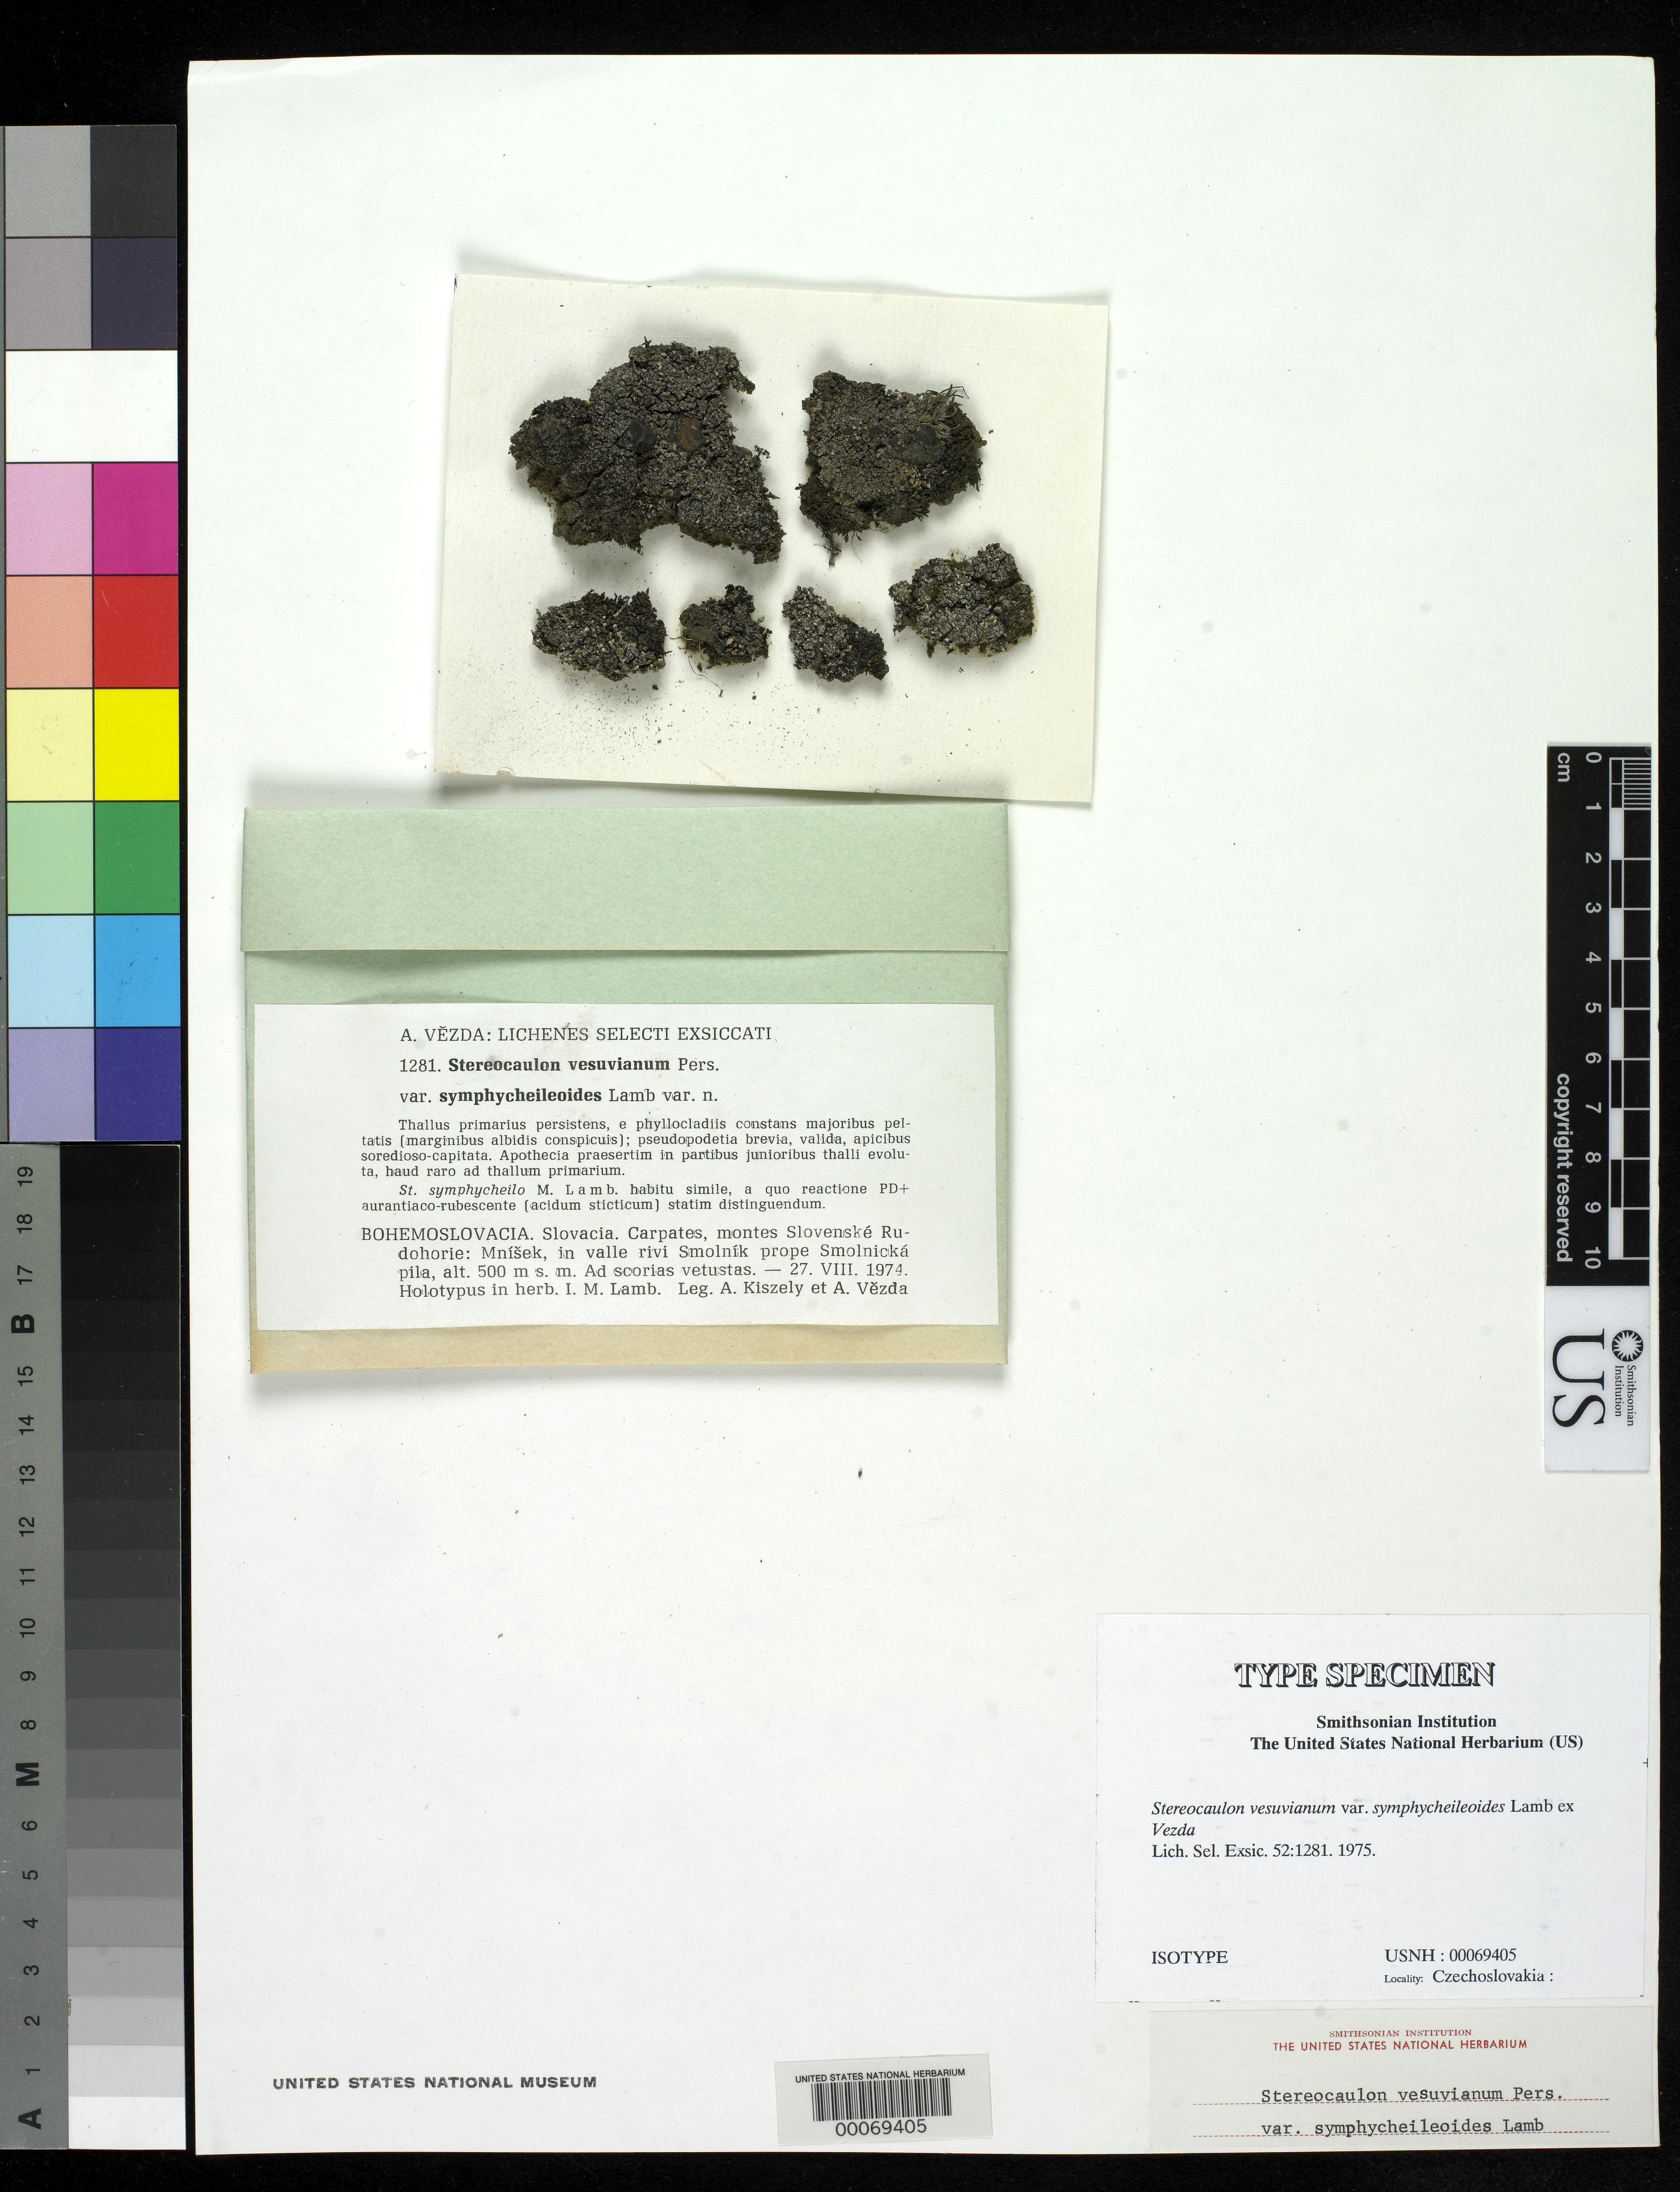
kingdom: Fungi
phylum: Ascomycota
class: Lecanoromycetes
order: Lecanorales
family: Stereocaulaceae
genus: Stereocaulon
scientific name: Stereocaulon vesuvianum var. symphycheileoides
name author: I.M. Lamb ex Vezda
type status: Isotype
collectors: A. Kiszely & A. Vezda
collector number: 1281 (Vezda No.)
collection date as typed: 27 Aug 1974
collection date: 1974-08-27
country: Slovakia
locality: Slovacia, Carpates, Montes Slovenske Rudohorie; Mnisek, in valle Rivi Smolnik prope Smolnicka. [Slovakia, Carpathian Mountains, Slovenske Rudohorie Mountains, Mnisek, in the Valley of Smolnik River near Smolnic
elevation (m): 500